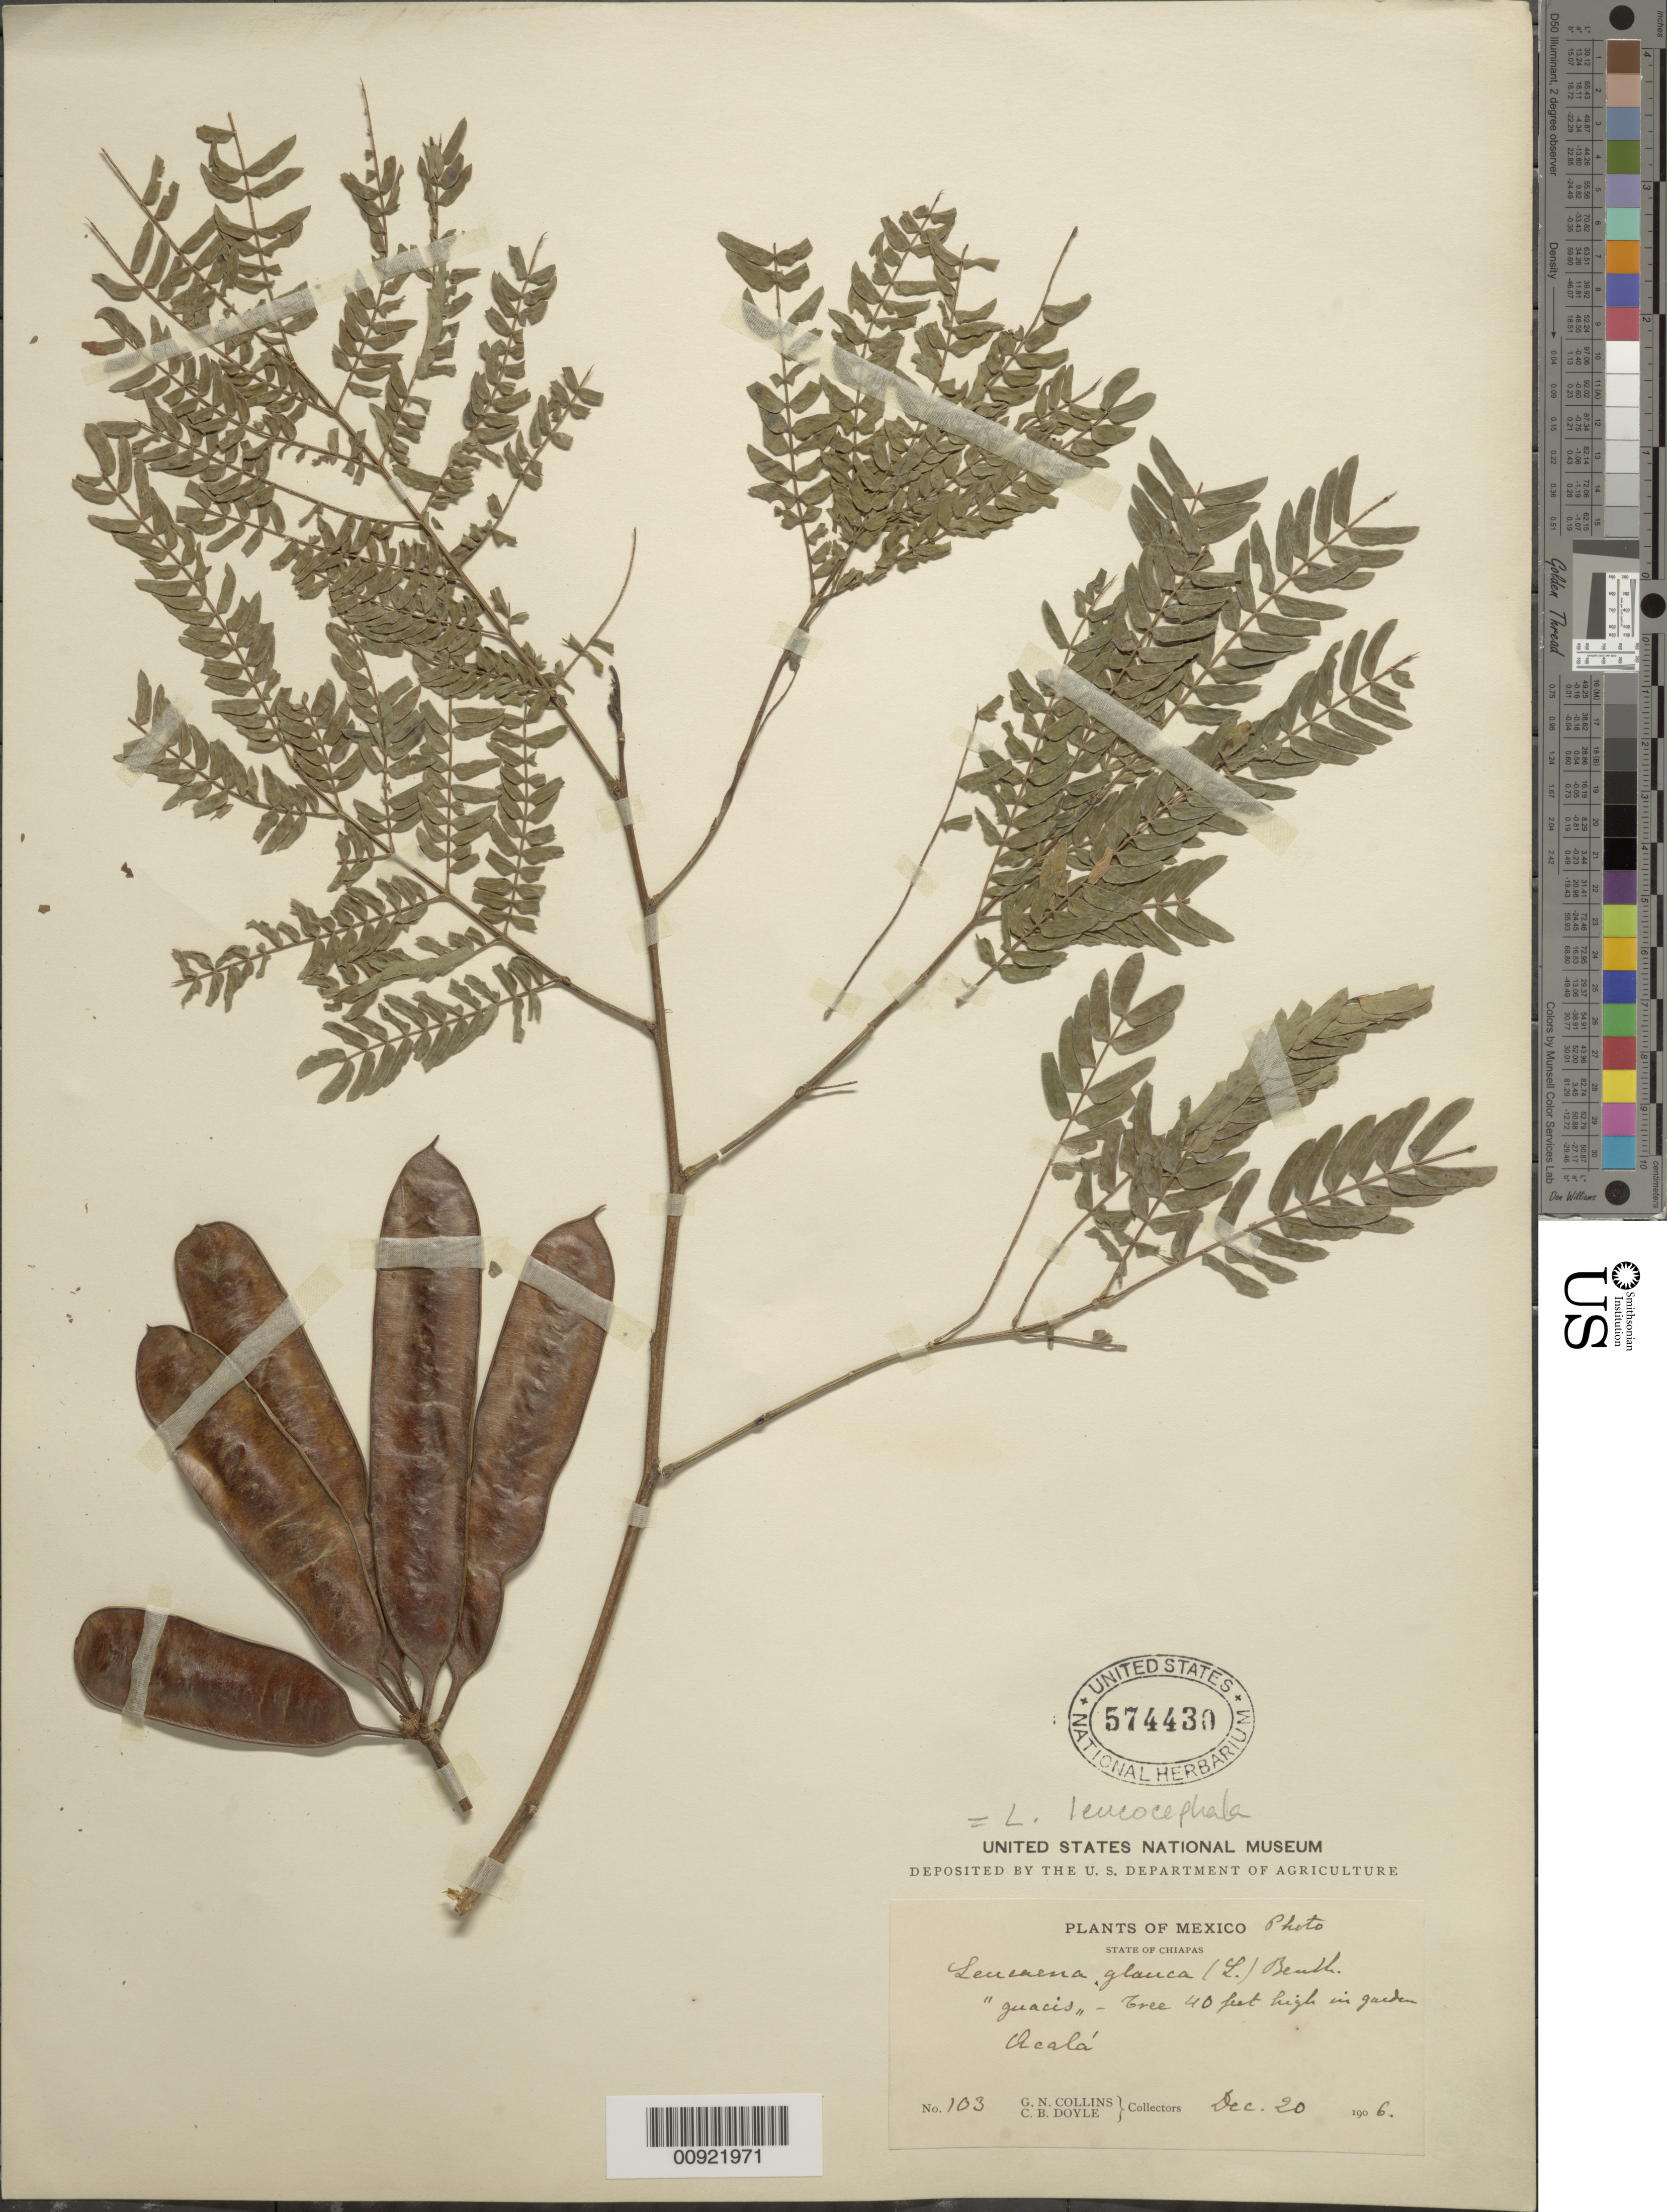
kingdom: Plantae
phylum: Tracheophyta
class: Magnoliopsida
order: Fabales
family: Fabaceae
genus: Leucaena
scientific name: Leucaena leucocephala subsp. leucocephala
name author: (Lam.) de Wit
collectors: G. N. Collins & C. Doyle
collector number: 103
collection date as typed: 20 Dec 1906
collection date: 1906-12-20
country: Mexico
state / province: Chiapas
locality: Acalá.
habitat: In garden.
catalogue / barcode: US 574430